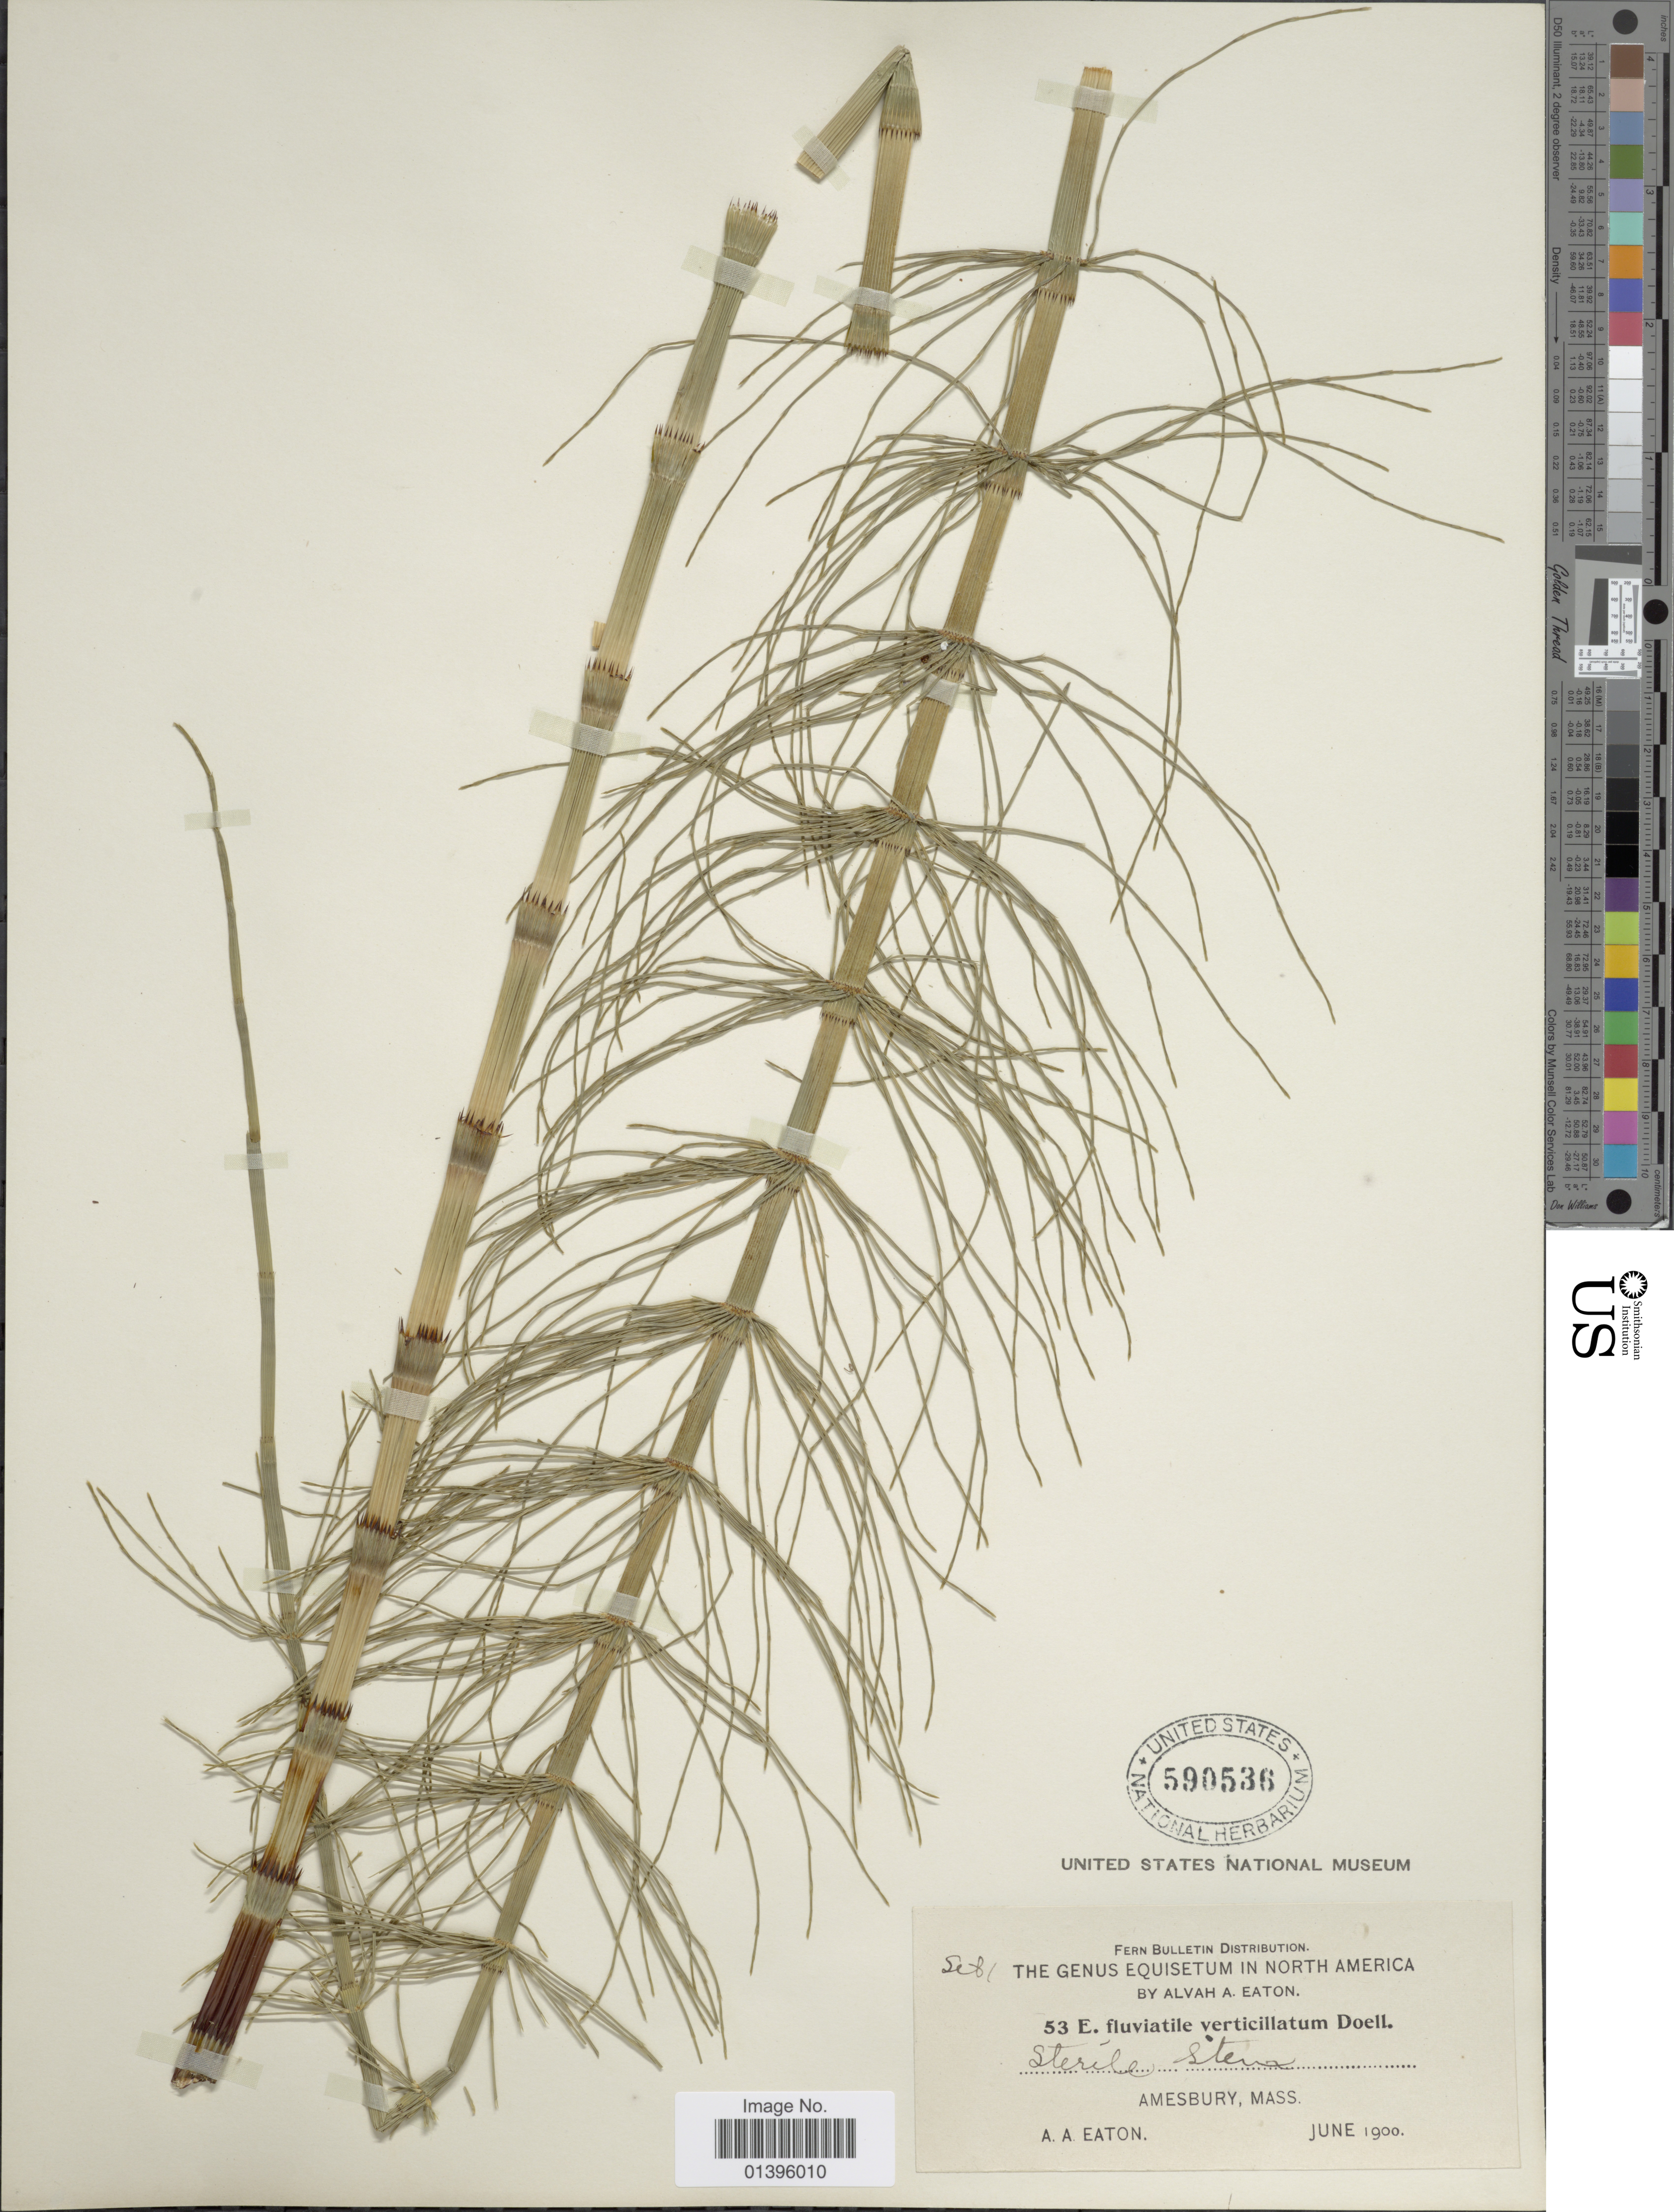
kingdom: Plantae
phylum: Tracheophyta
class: Polypodiopsida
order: Equisetales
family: Equisetaceae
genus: Equisetum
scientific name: Equisetum fluviatile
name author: L.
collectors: A. A. Eaton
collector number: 53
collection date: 1900-06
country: United States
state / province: Massachusetts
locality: Amesbury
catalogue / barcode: US 590536